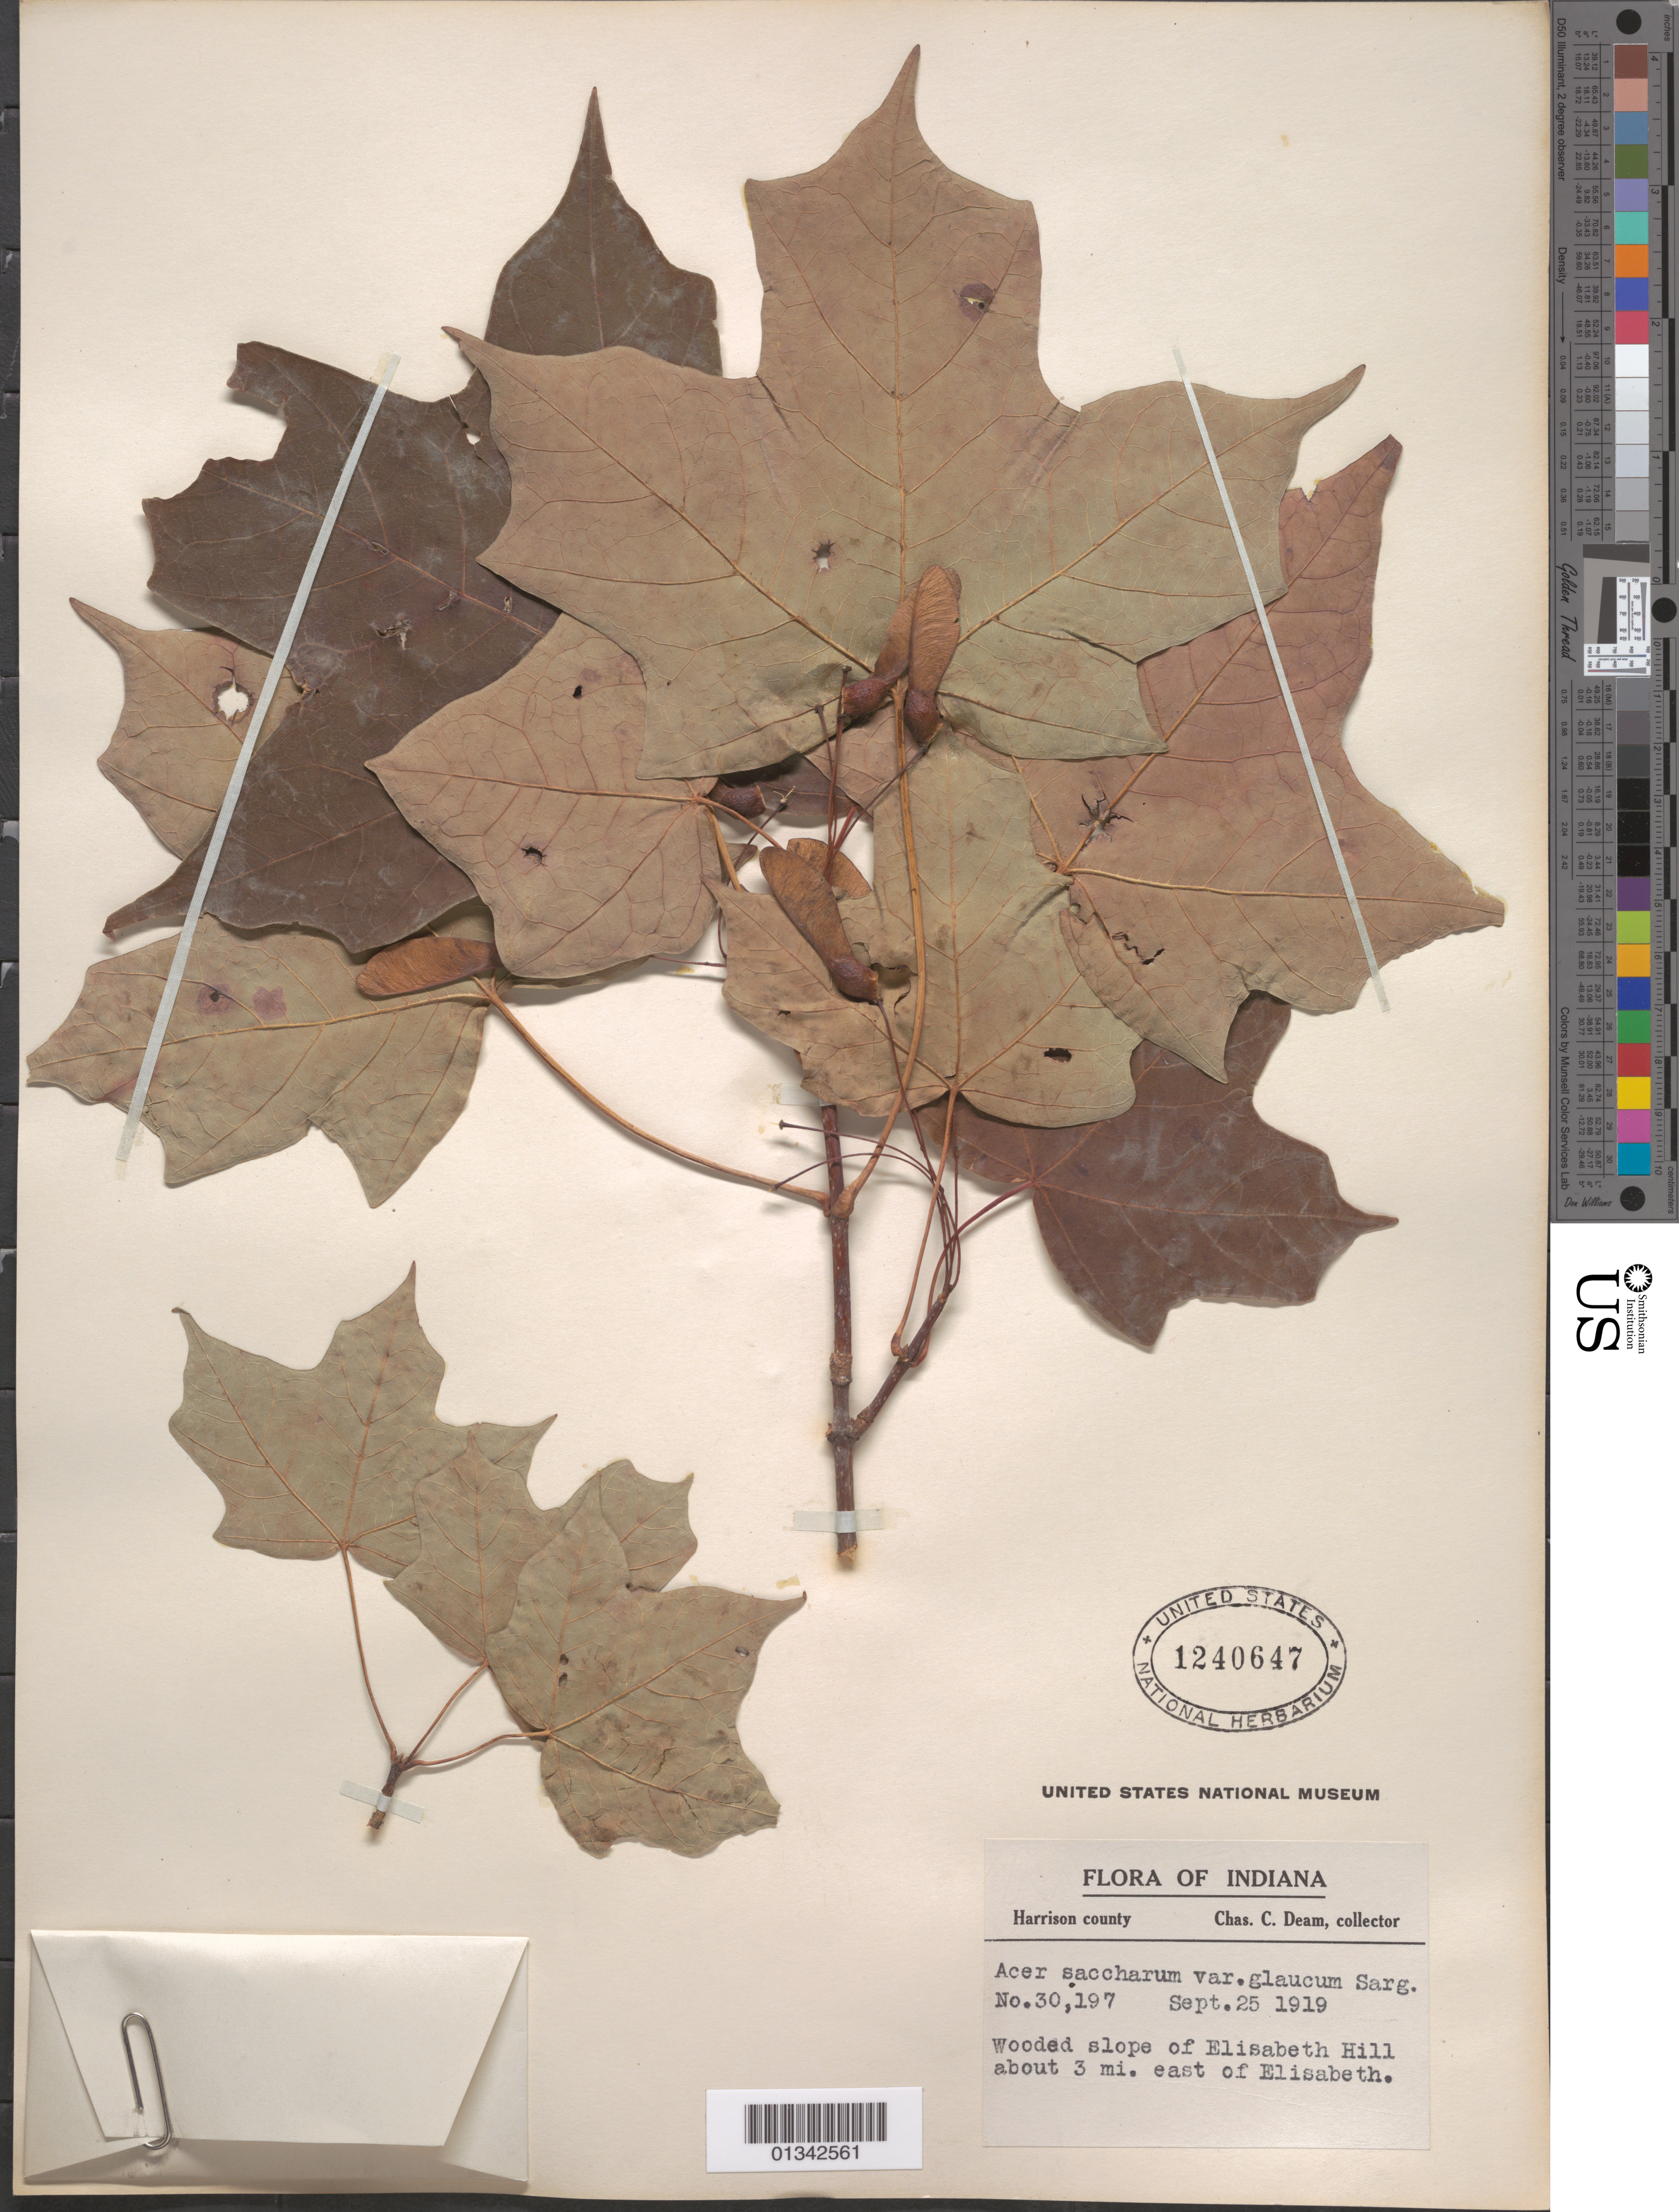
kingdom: Plantae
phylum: Tracheophyta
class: Magnoliopsida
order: Sapindales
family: Sapindaceae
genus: Acer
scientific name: Acer saccharum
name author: Marshall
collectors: C. C. Deam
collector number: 30197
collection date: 1919-09-25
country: United States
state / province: Indiana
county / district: Harrison County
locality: Elisabeth Hill, about 3 miles E of Elisabeth; Harrison County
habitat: Wood slope of hill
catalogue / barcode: US 1240647